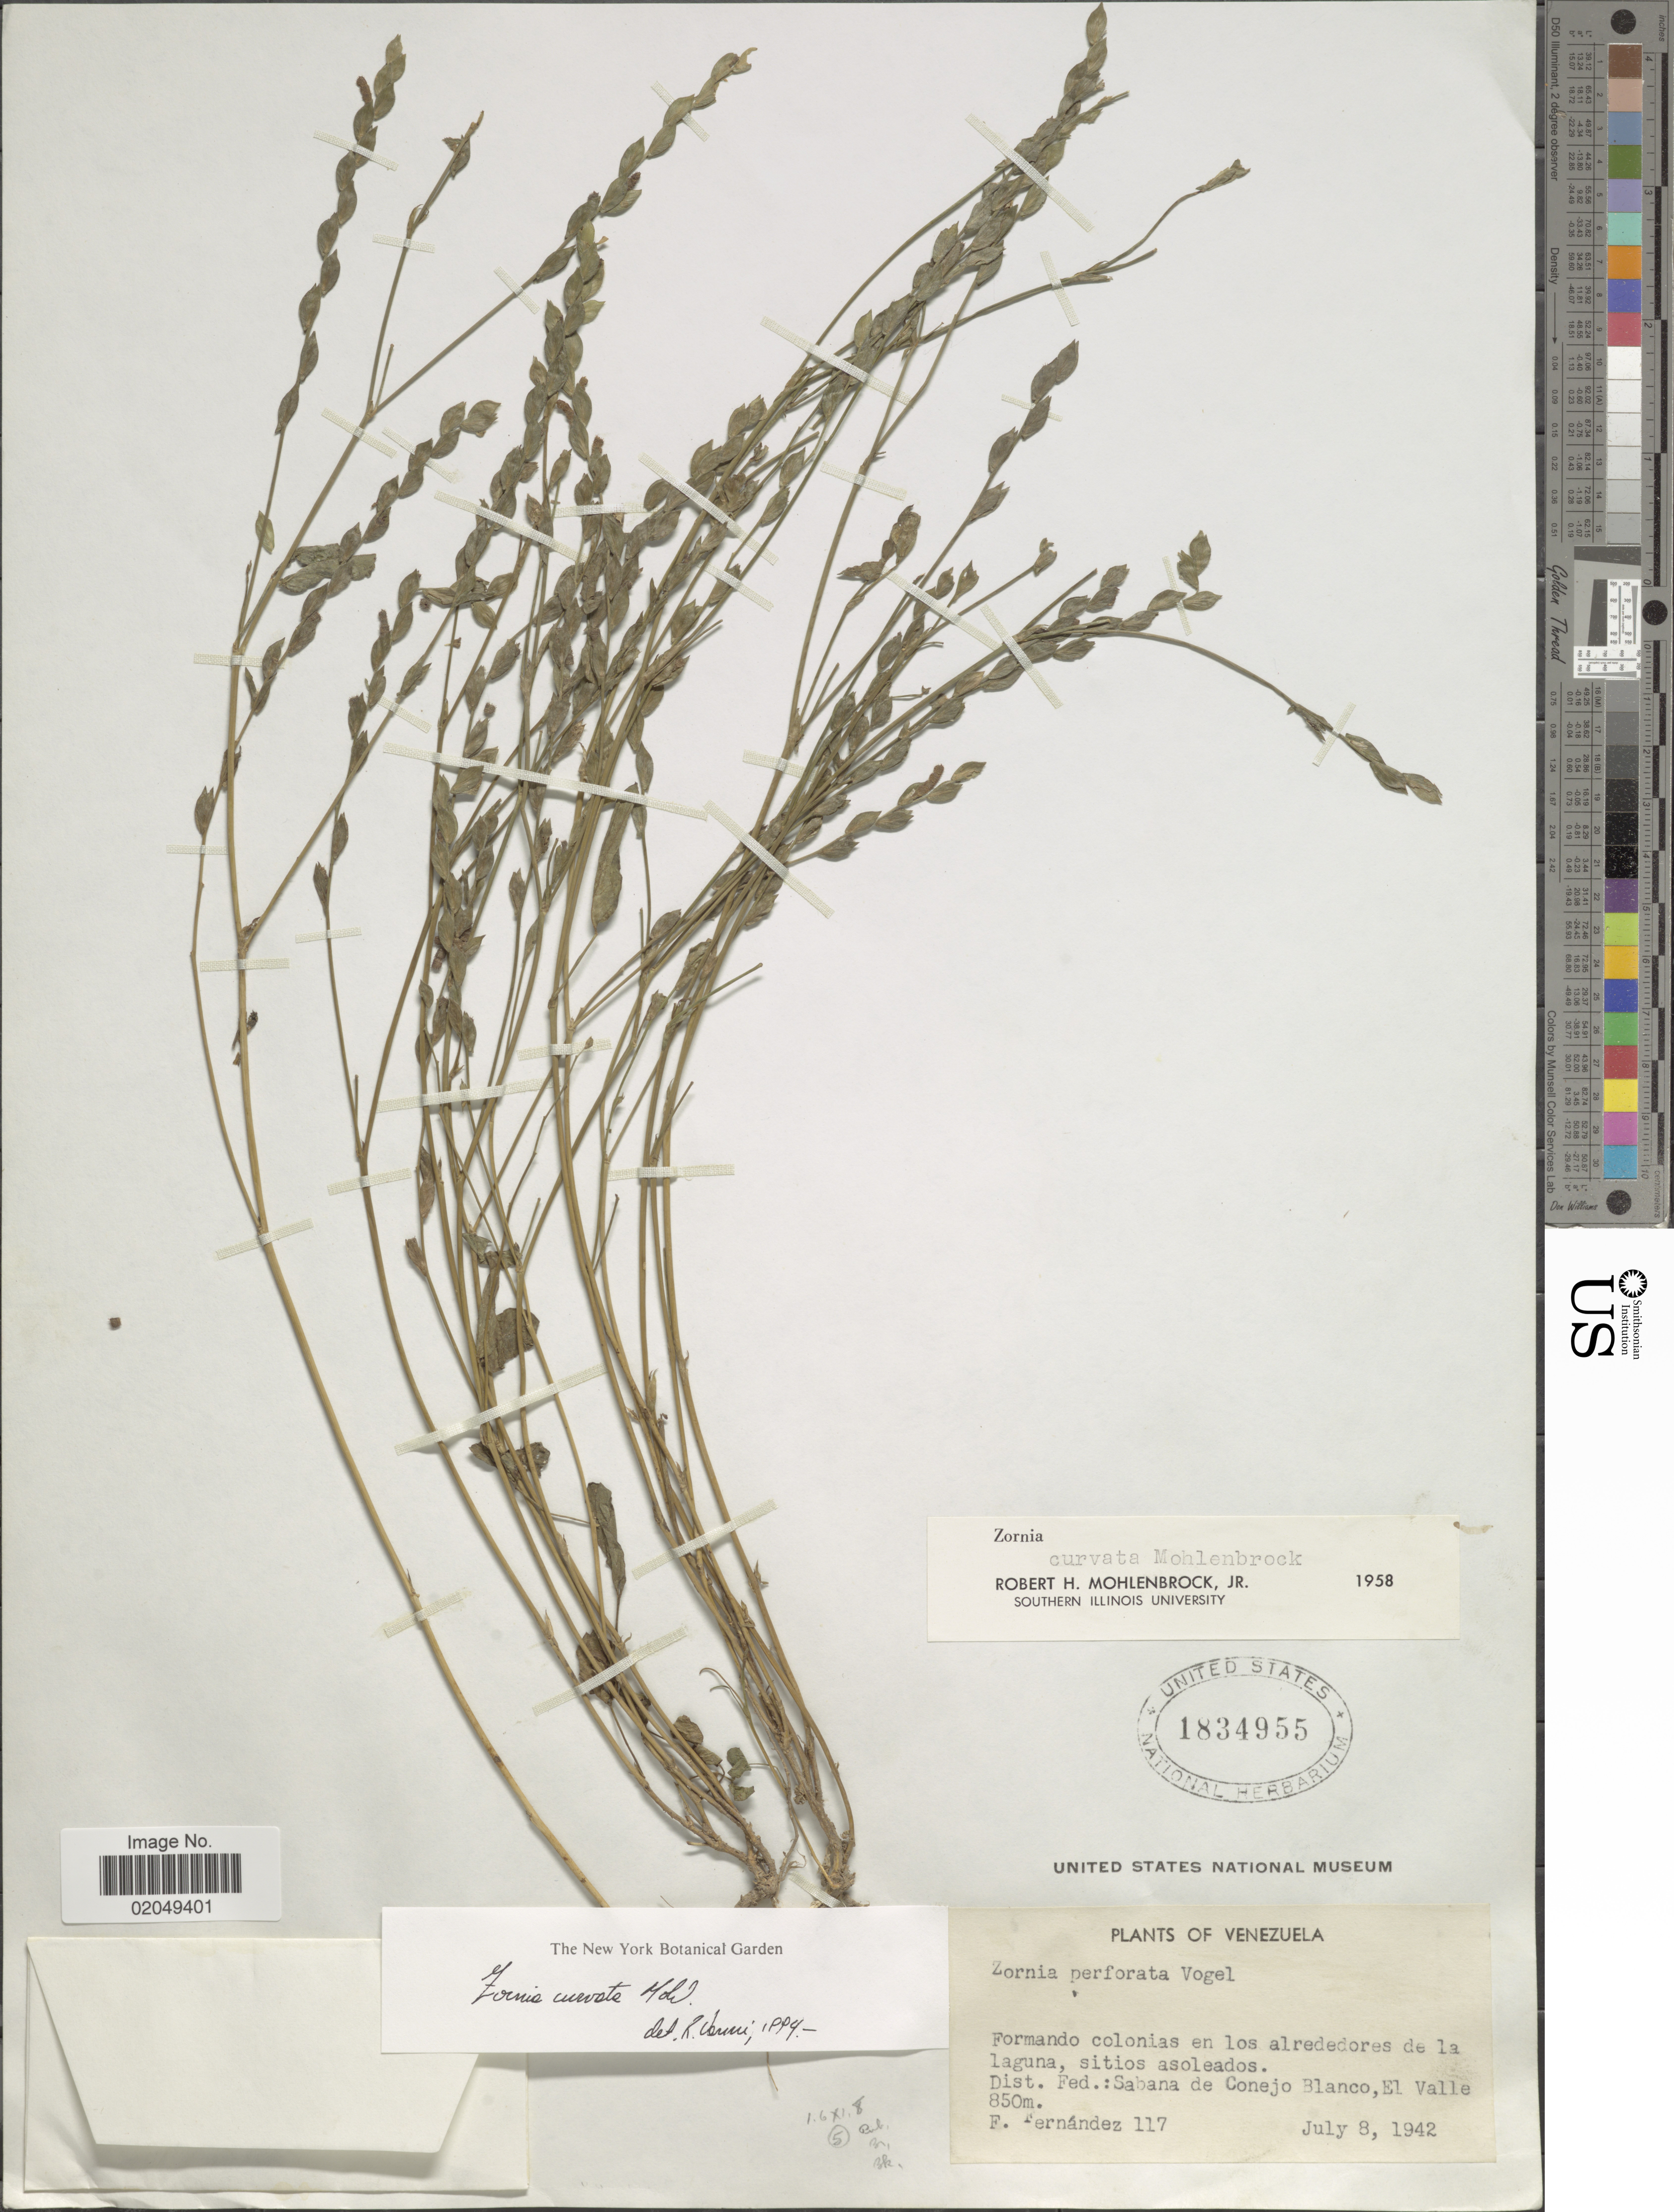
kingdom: Plantae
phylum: Tracheophyta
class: Magnoliopsida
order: Fabales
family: Fabaceae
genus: Zornia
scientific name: Zornia curvata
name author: Mohlenbr.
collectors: F. Fernández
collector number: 117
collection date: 1942-07-08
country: Venezuela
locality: Sitios asoleados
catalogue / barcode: US 1834955